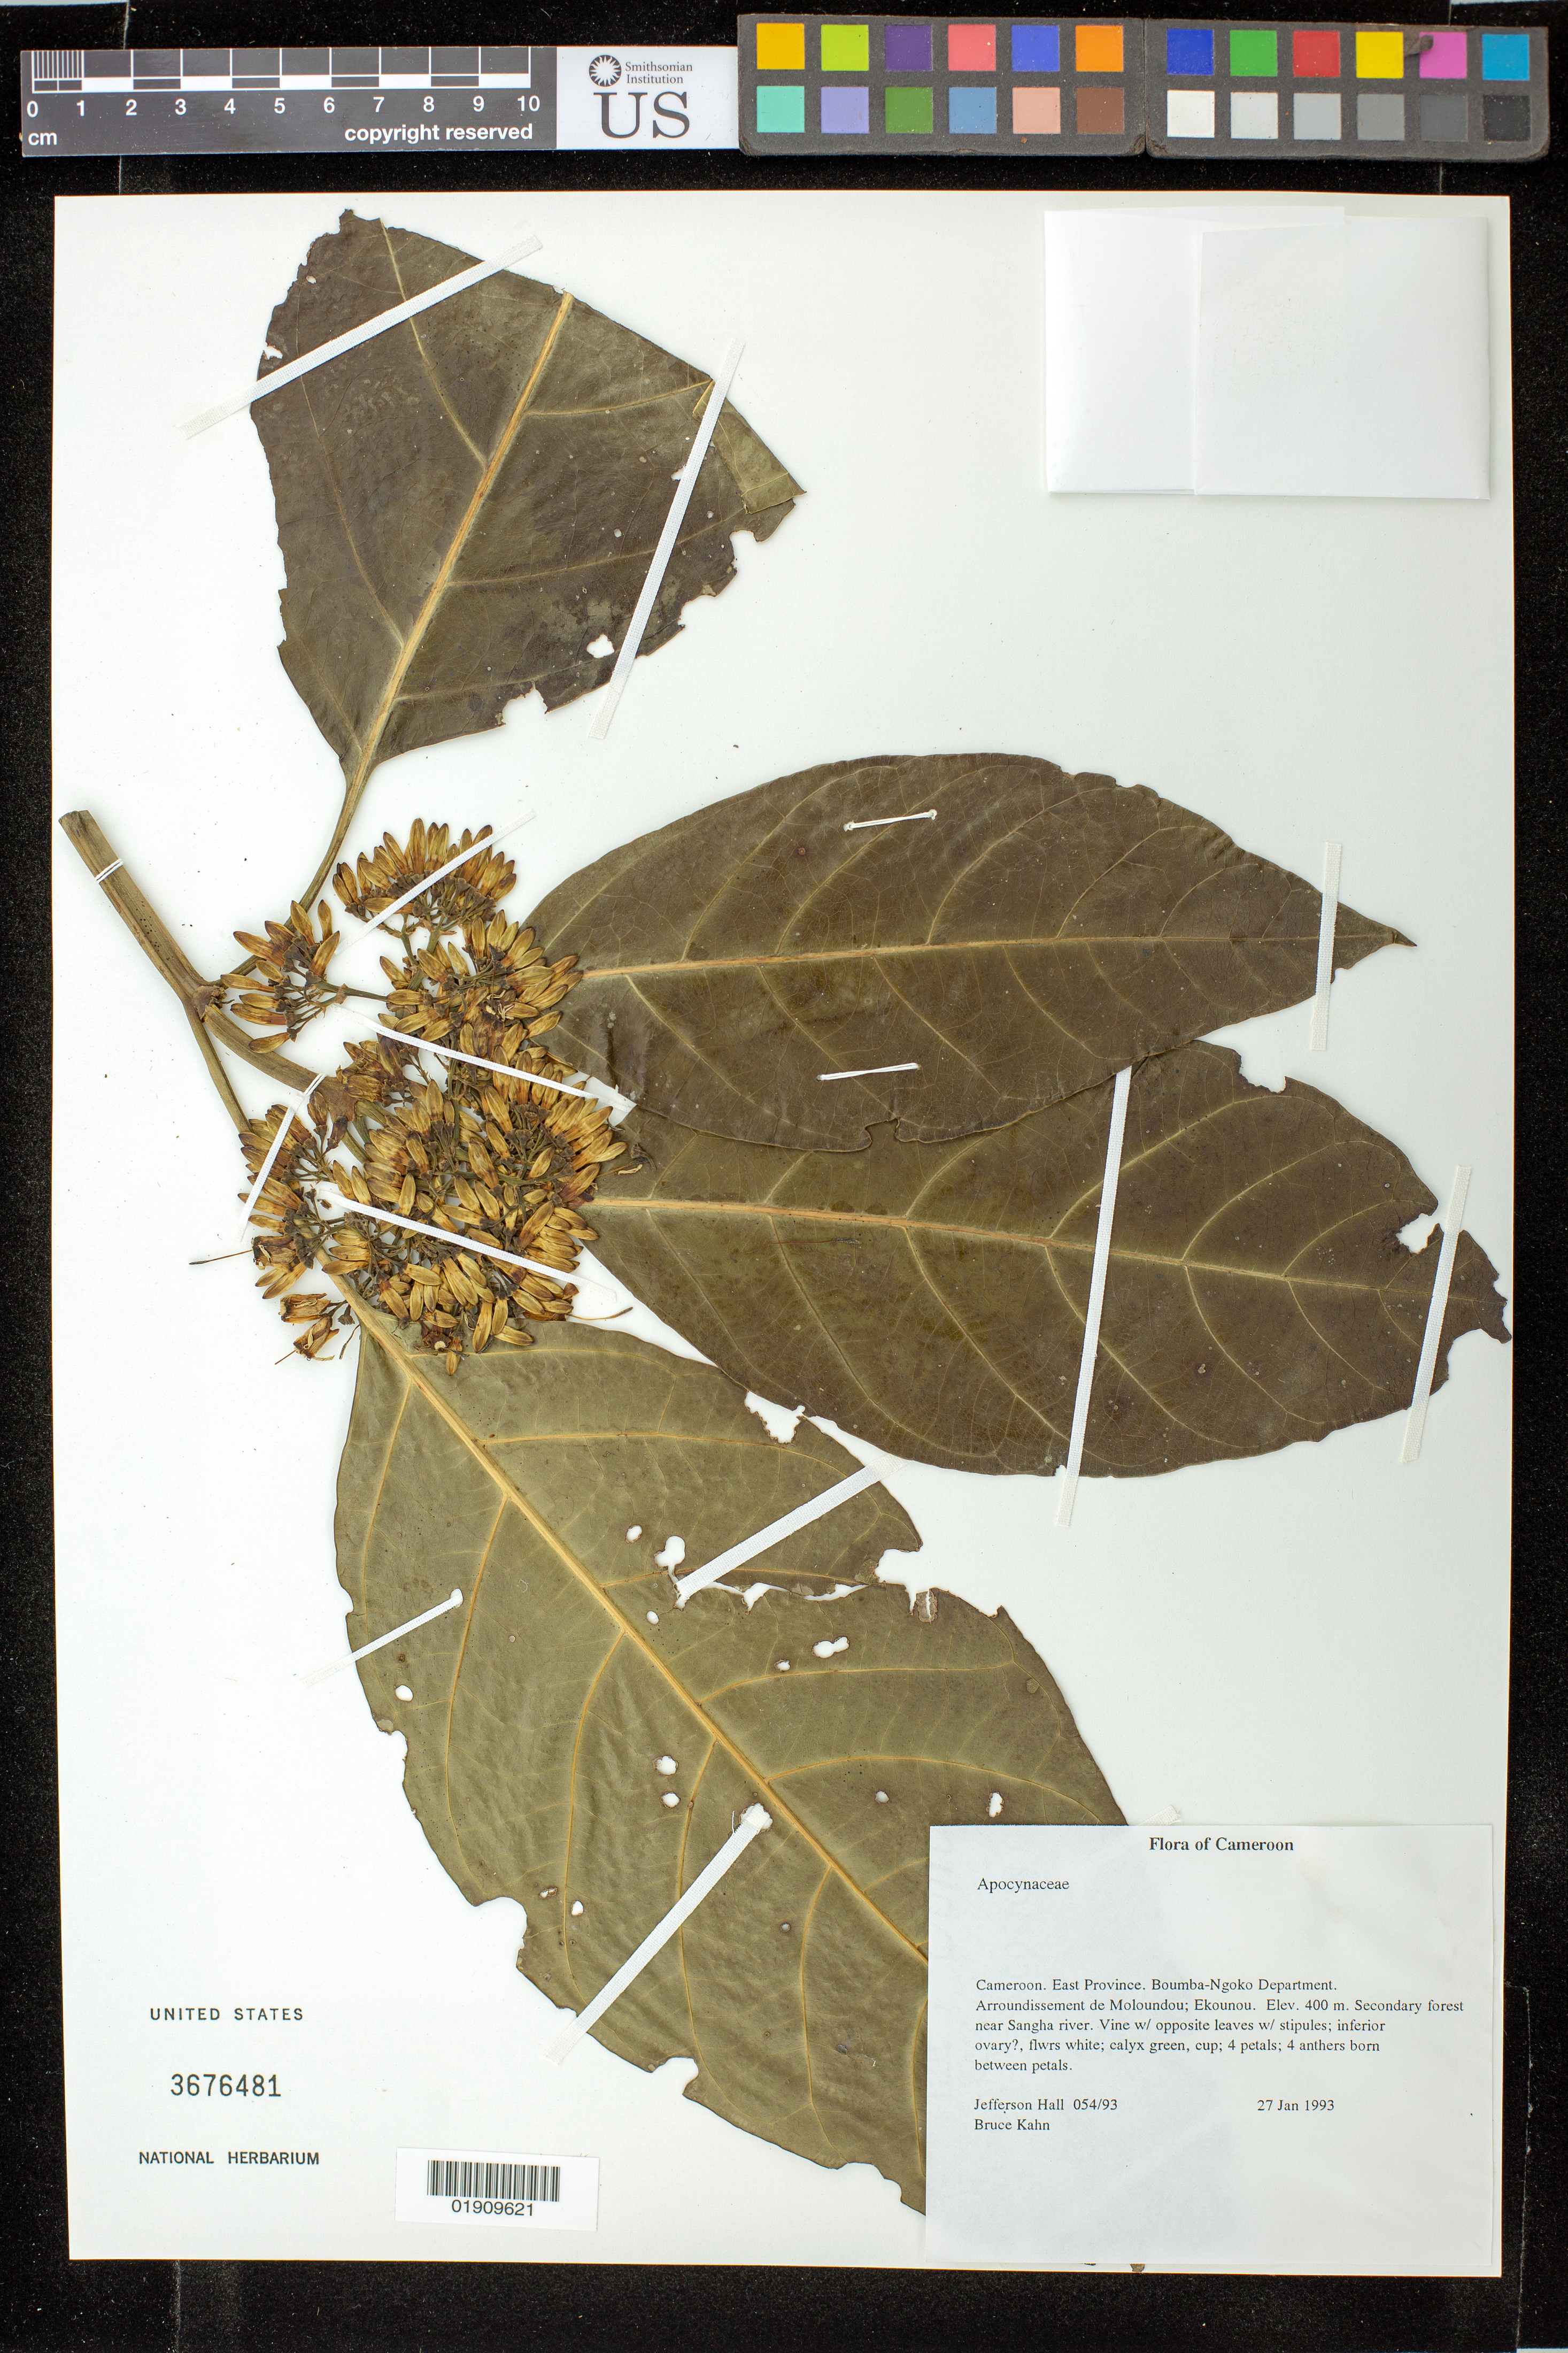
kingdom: Plantae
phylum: Tracheophyta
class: Magnoliopsida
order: Gentianales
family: Apocynaceae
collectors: J. Hall & B. Khan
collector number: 054/93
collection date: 1993-01-27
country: Cameroon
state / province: Est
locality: Boumba-Ngoko Department. Boumba-Ngoko Department. Arroundissement de Moloundou; Ekounou.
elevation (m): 400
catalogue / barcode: US 3676481